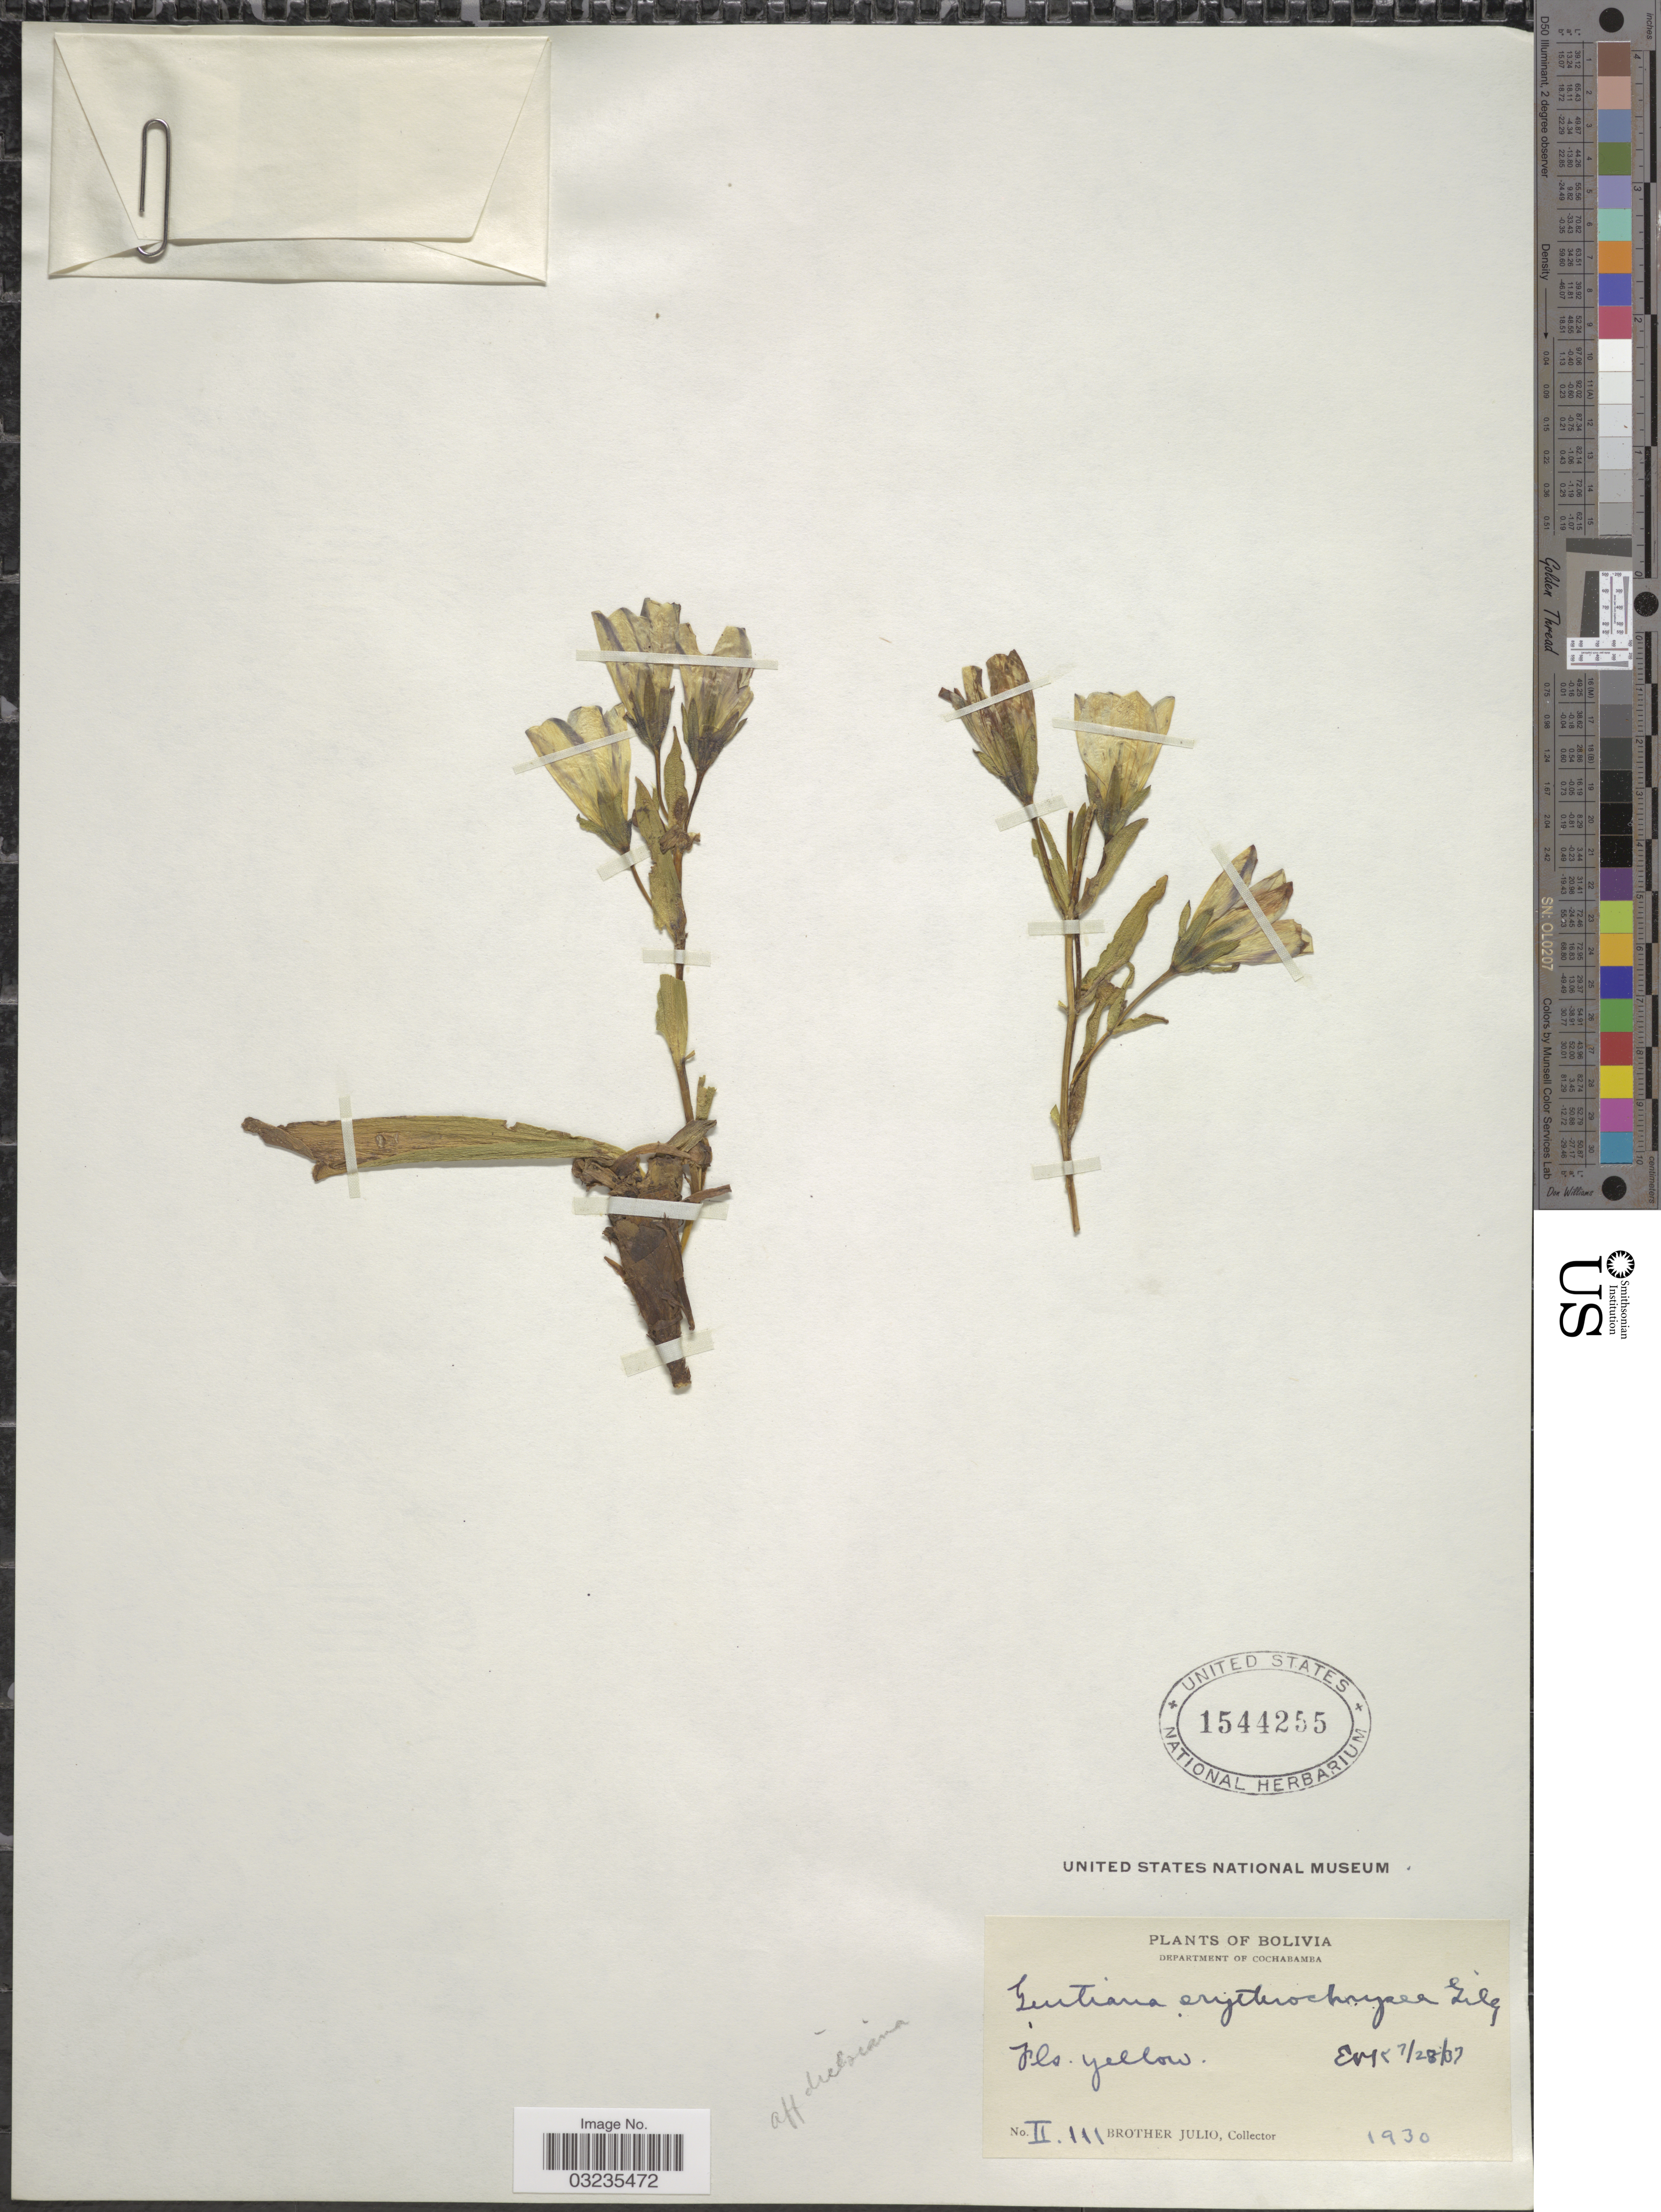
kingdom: Plantae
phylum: Tracheophyta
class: Magnoliopsida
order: Gentianales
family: Gentianaceae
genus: Gentiana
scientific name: Gentiana erythrochrysea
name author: Gilg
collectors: Bro. Julio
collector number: II111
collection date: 1930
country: Bolivia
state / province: Cochabamba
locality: Department of Cochabamba.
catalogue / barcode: US 1544255